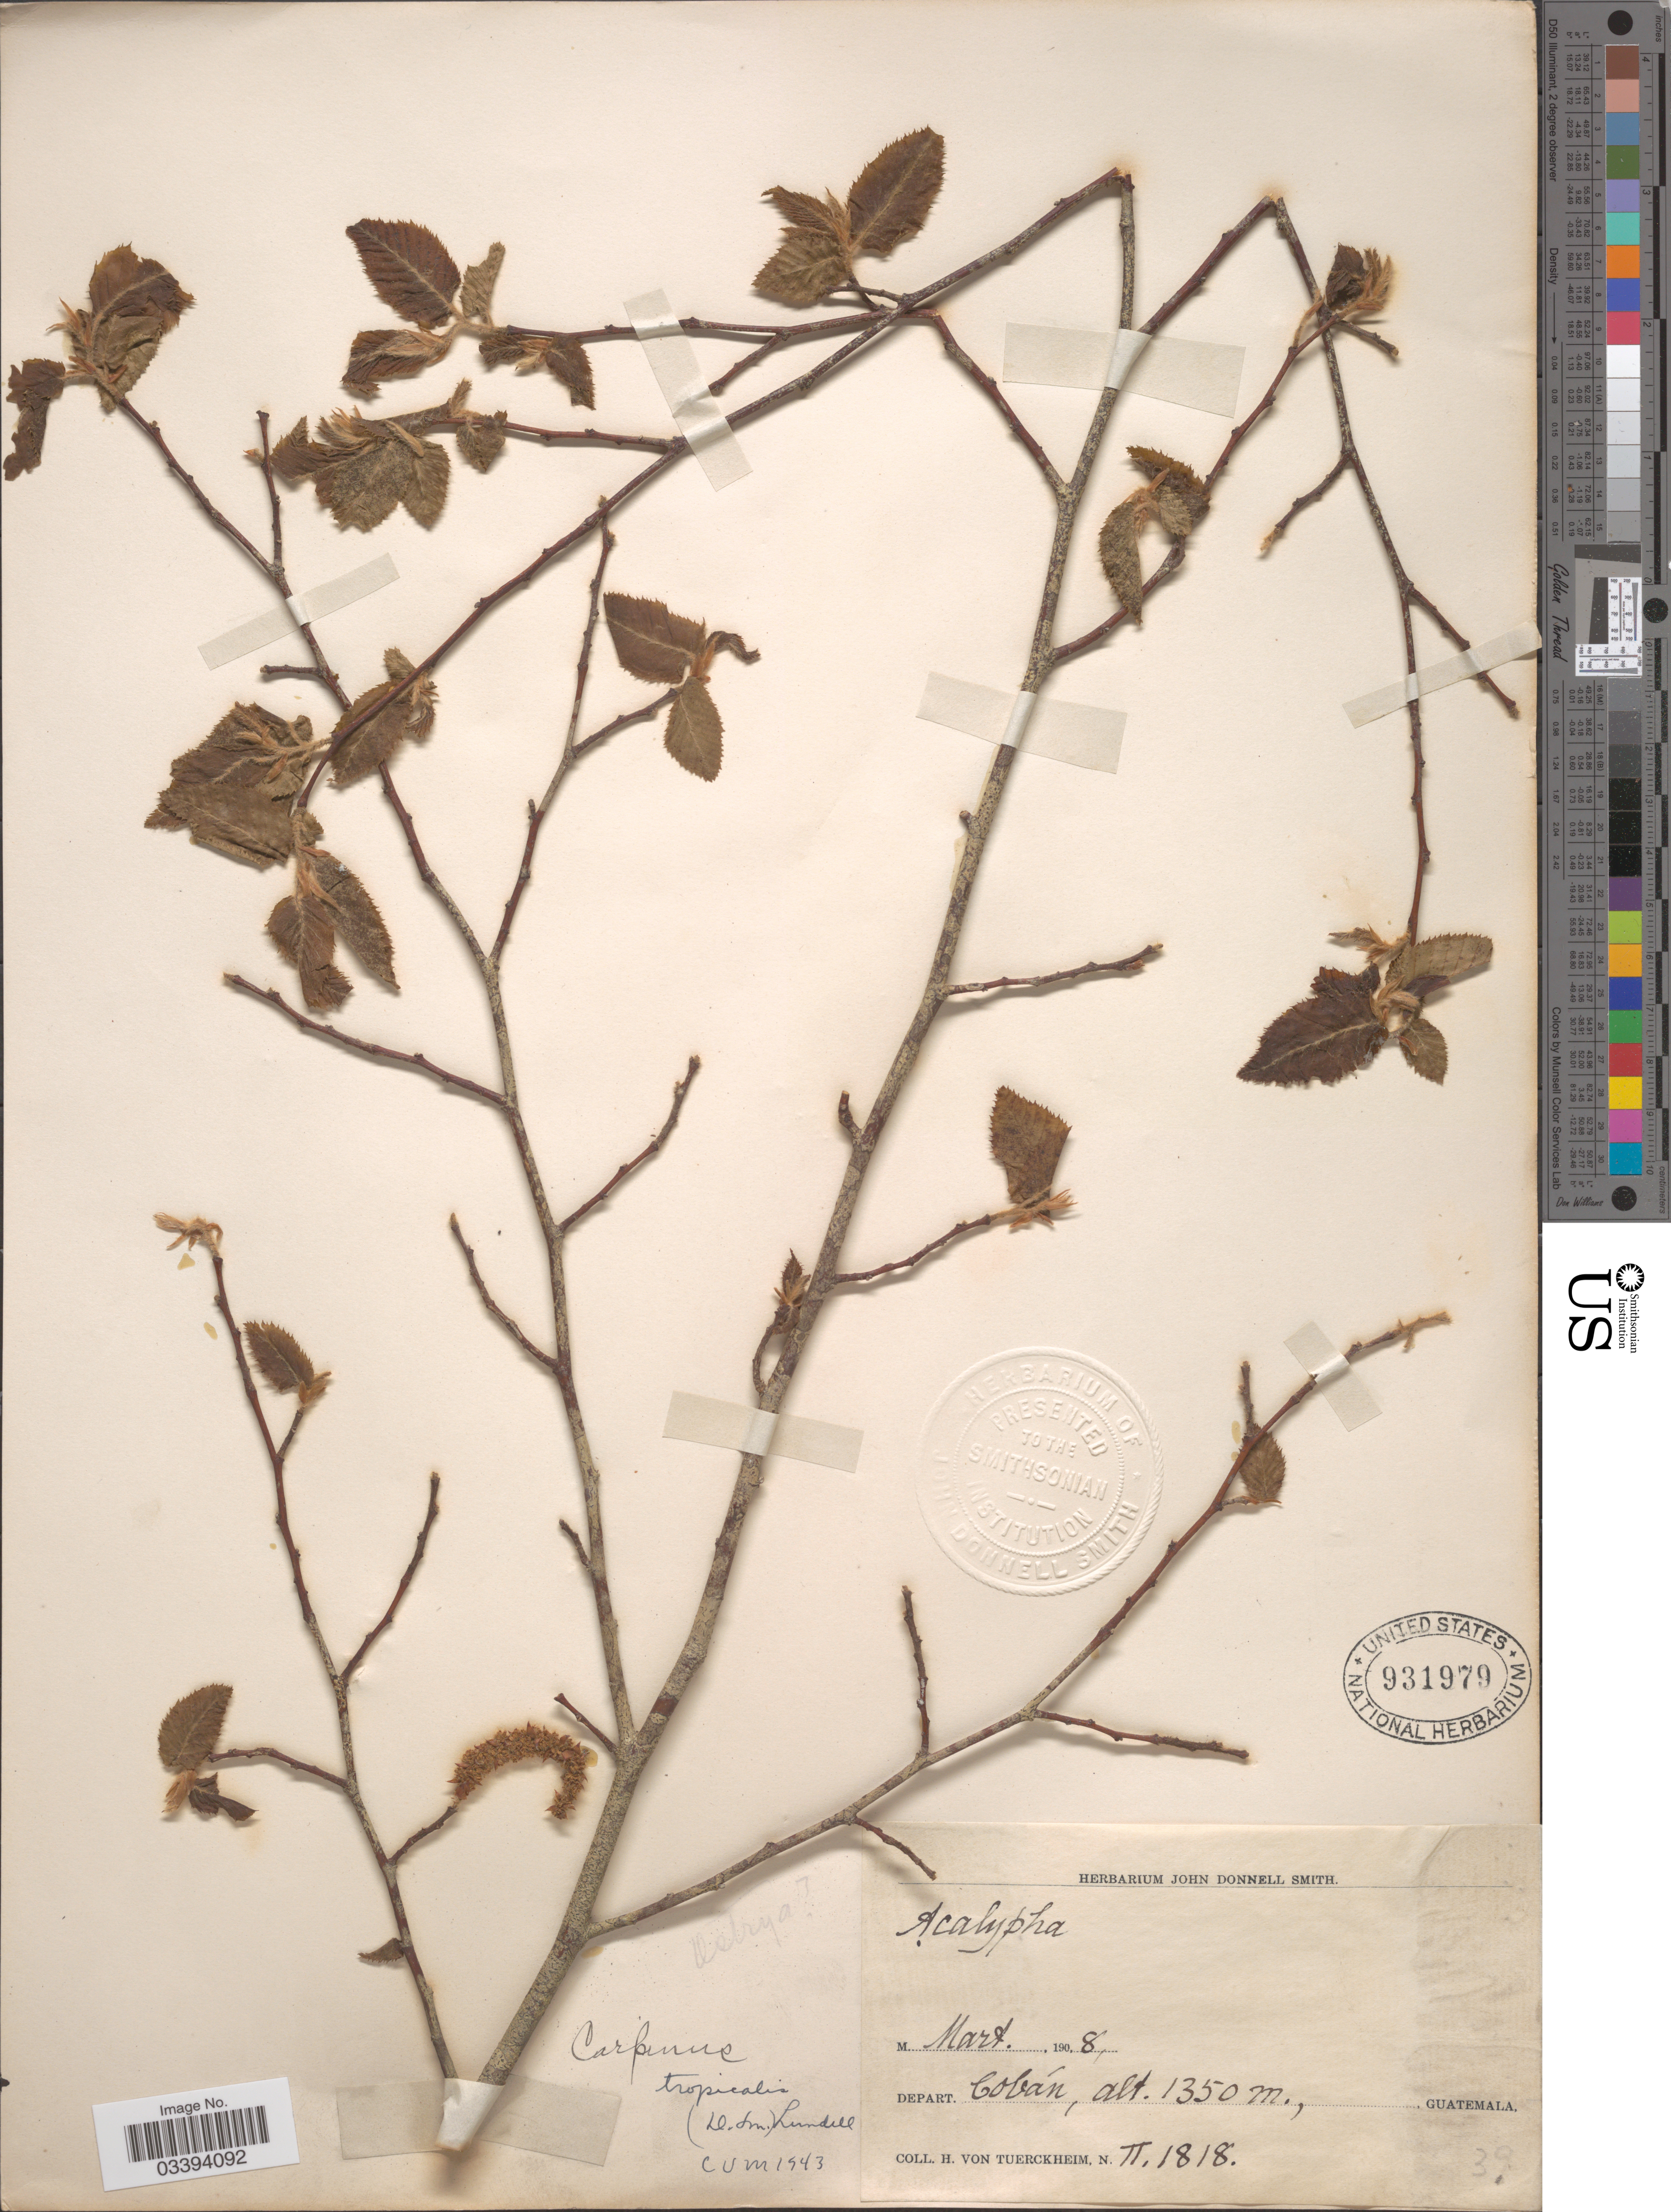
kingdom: Plantae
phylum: Tracheophyta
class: Magnoliopsida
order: Fagales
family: Betulaceae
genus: Carpinus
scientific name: Carpinus tropicalis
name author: (Donn. Sm.) Lundell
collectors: H. von Türckheim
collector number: II1818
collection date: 1908-03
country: Guatemala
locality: Depart. Cobán.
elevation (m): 1350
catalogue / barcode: US 931979